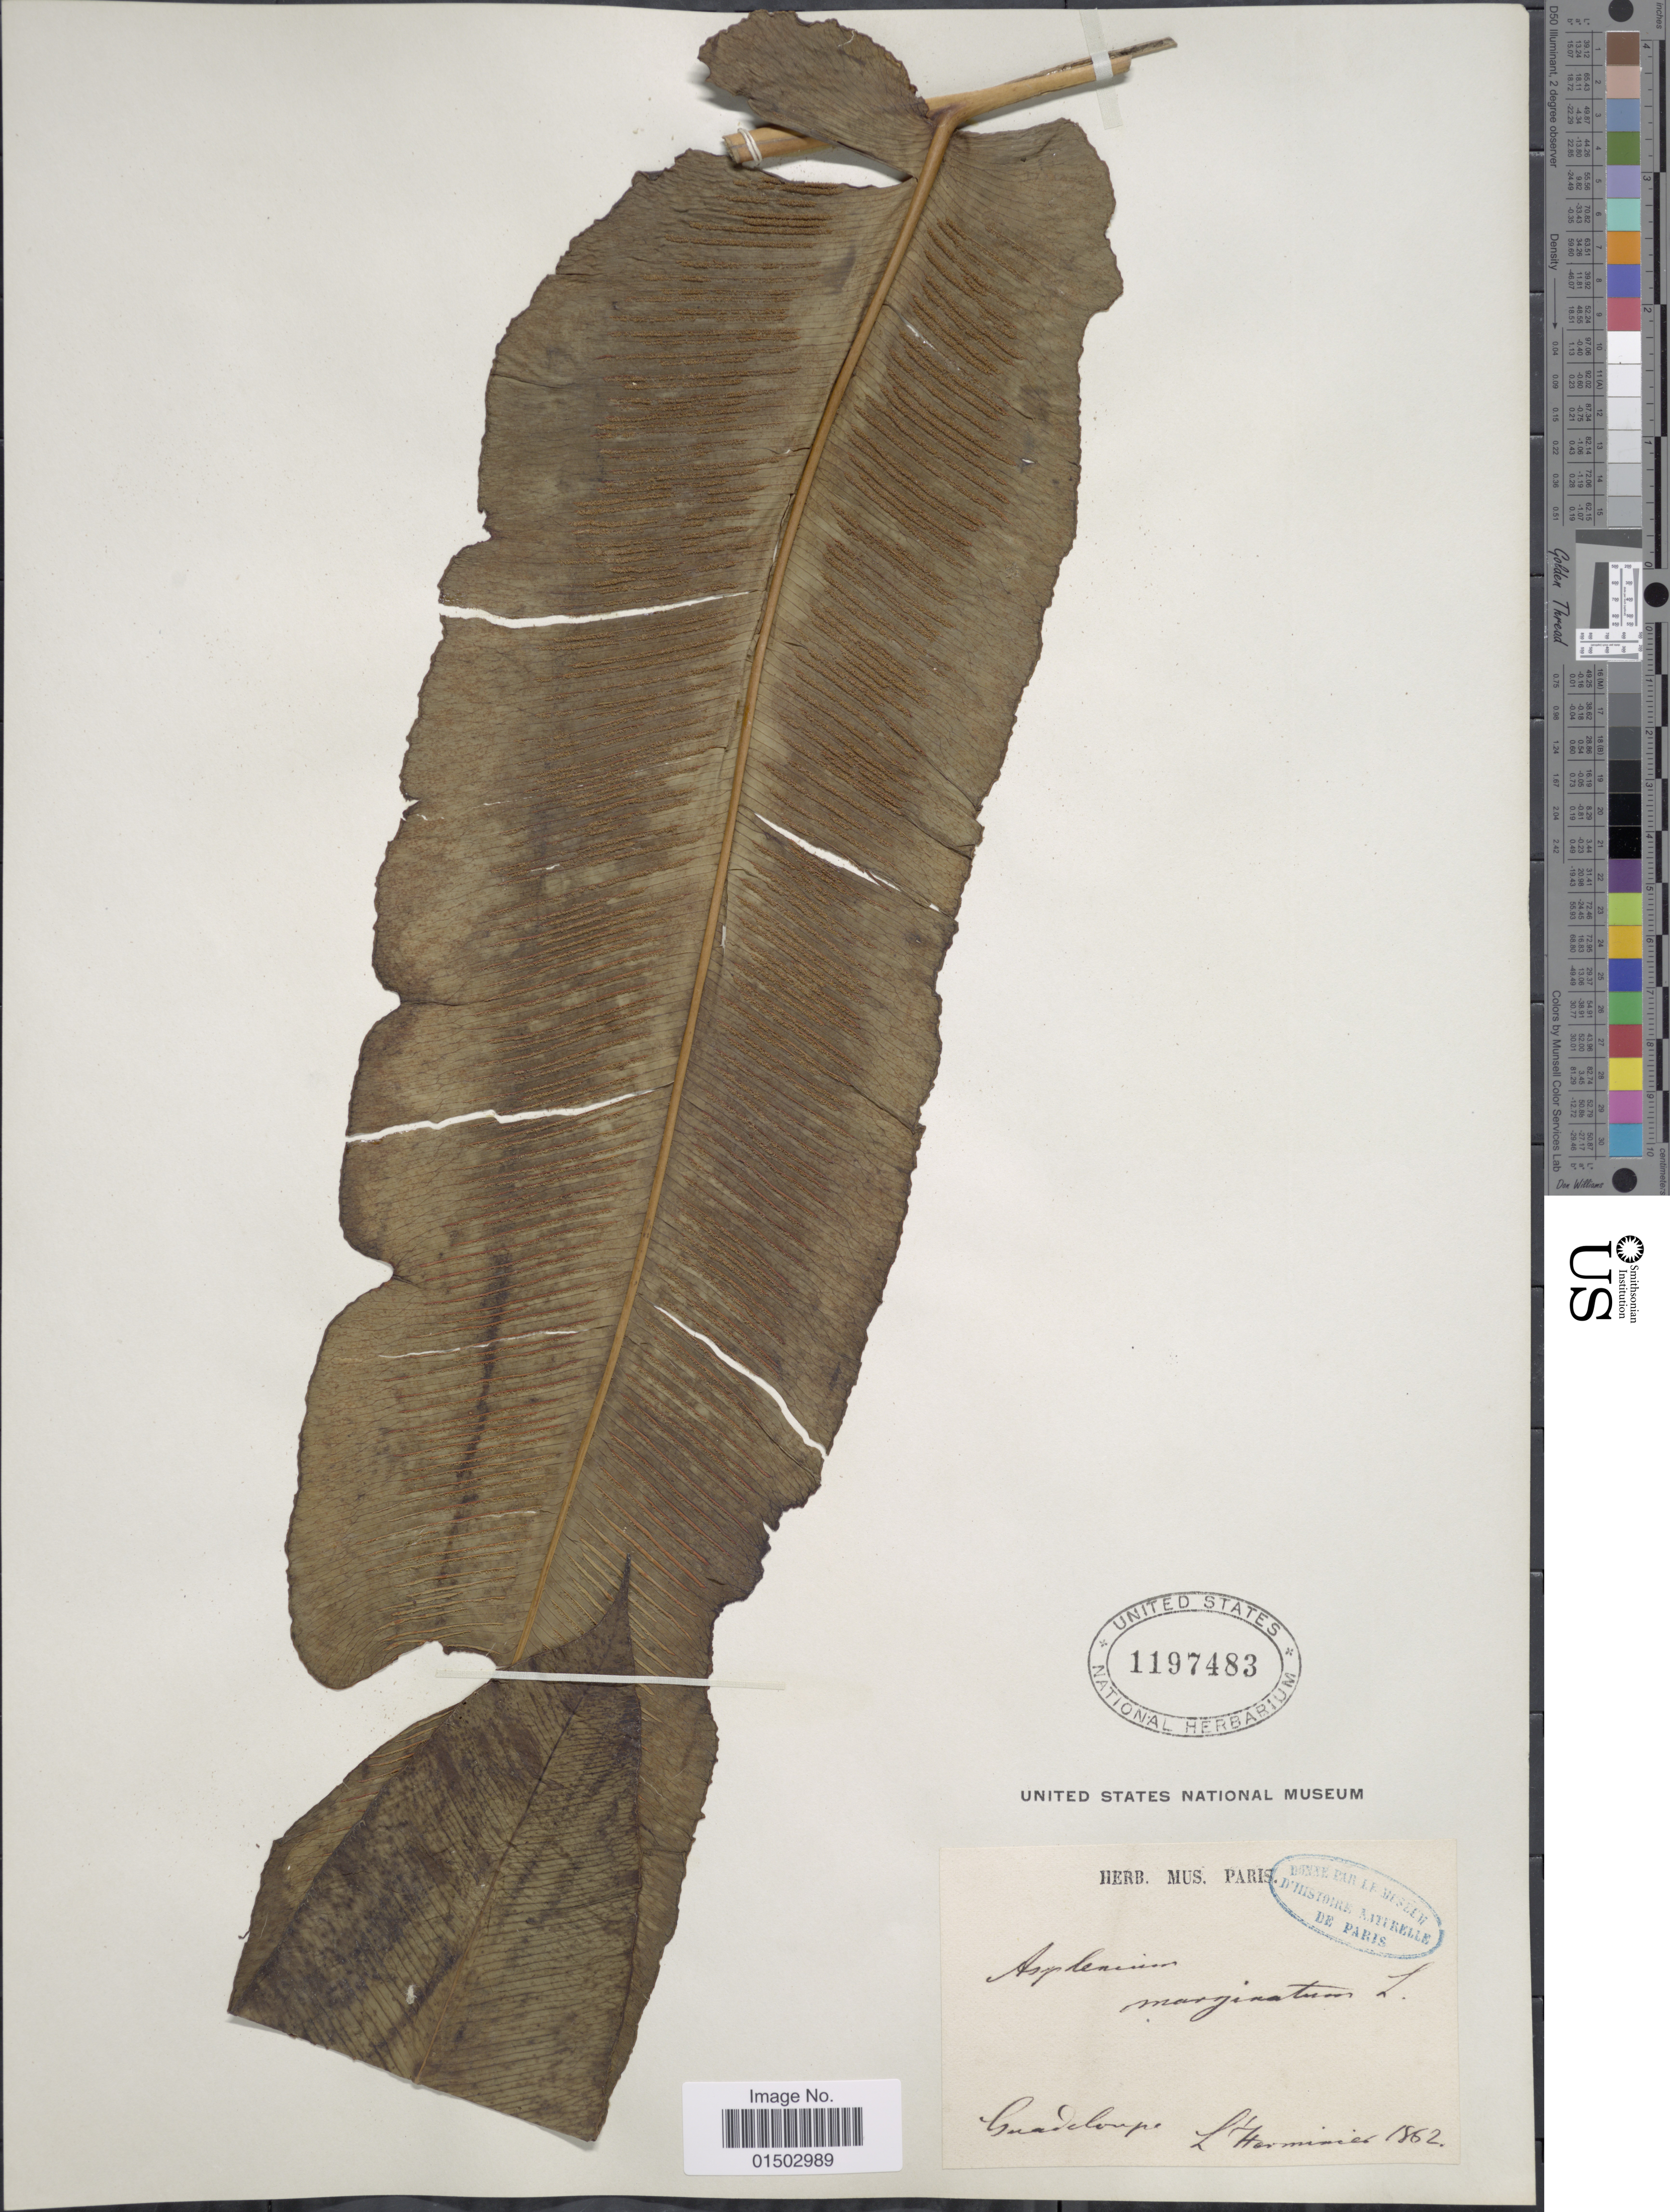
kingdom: Plantae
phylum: Tracheophyta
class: Polypodiopsida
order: Polypodiales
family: Hemidictyaceae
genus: Hemidictyum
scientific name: Hemidictyum marginatum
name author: (L.) C. Presl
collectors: F. L'Herminier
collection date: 1862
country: Guadeloupe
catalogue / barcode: US 1197483